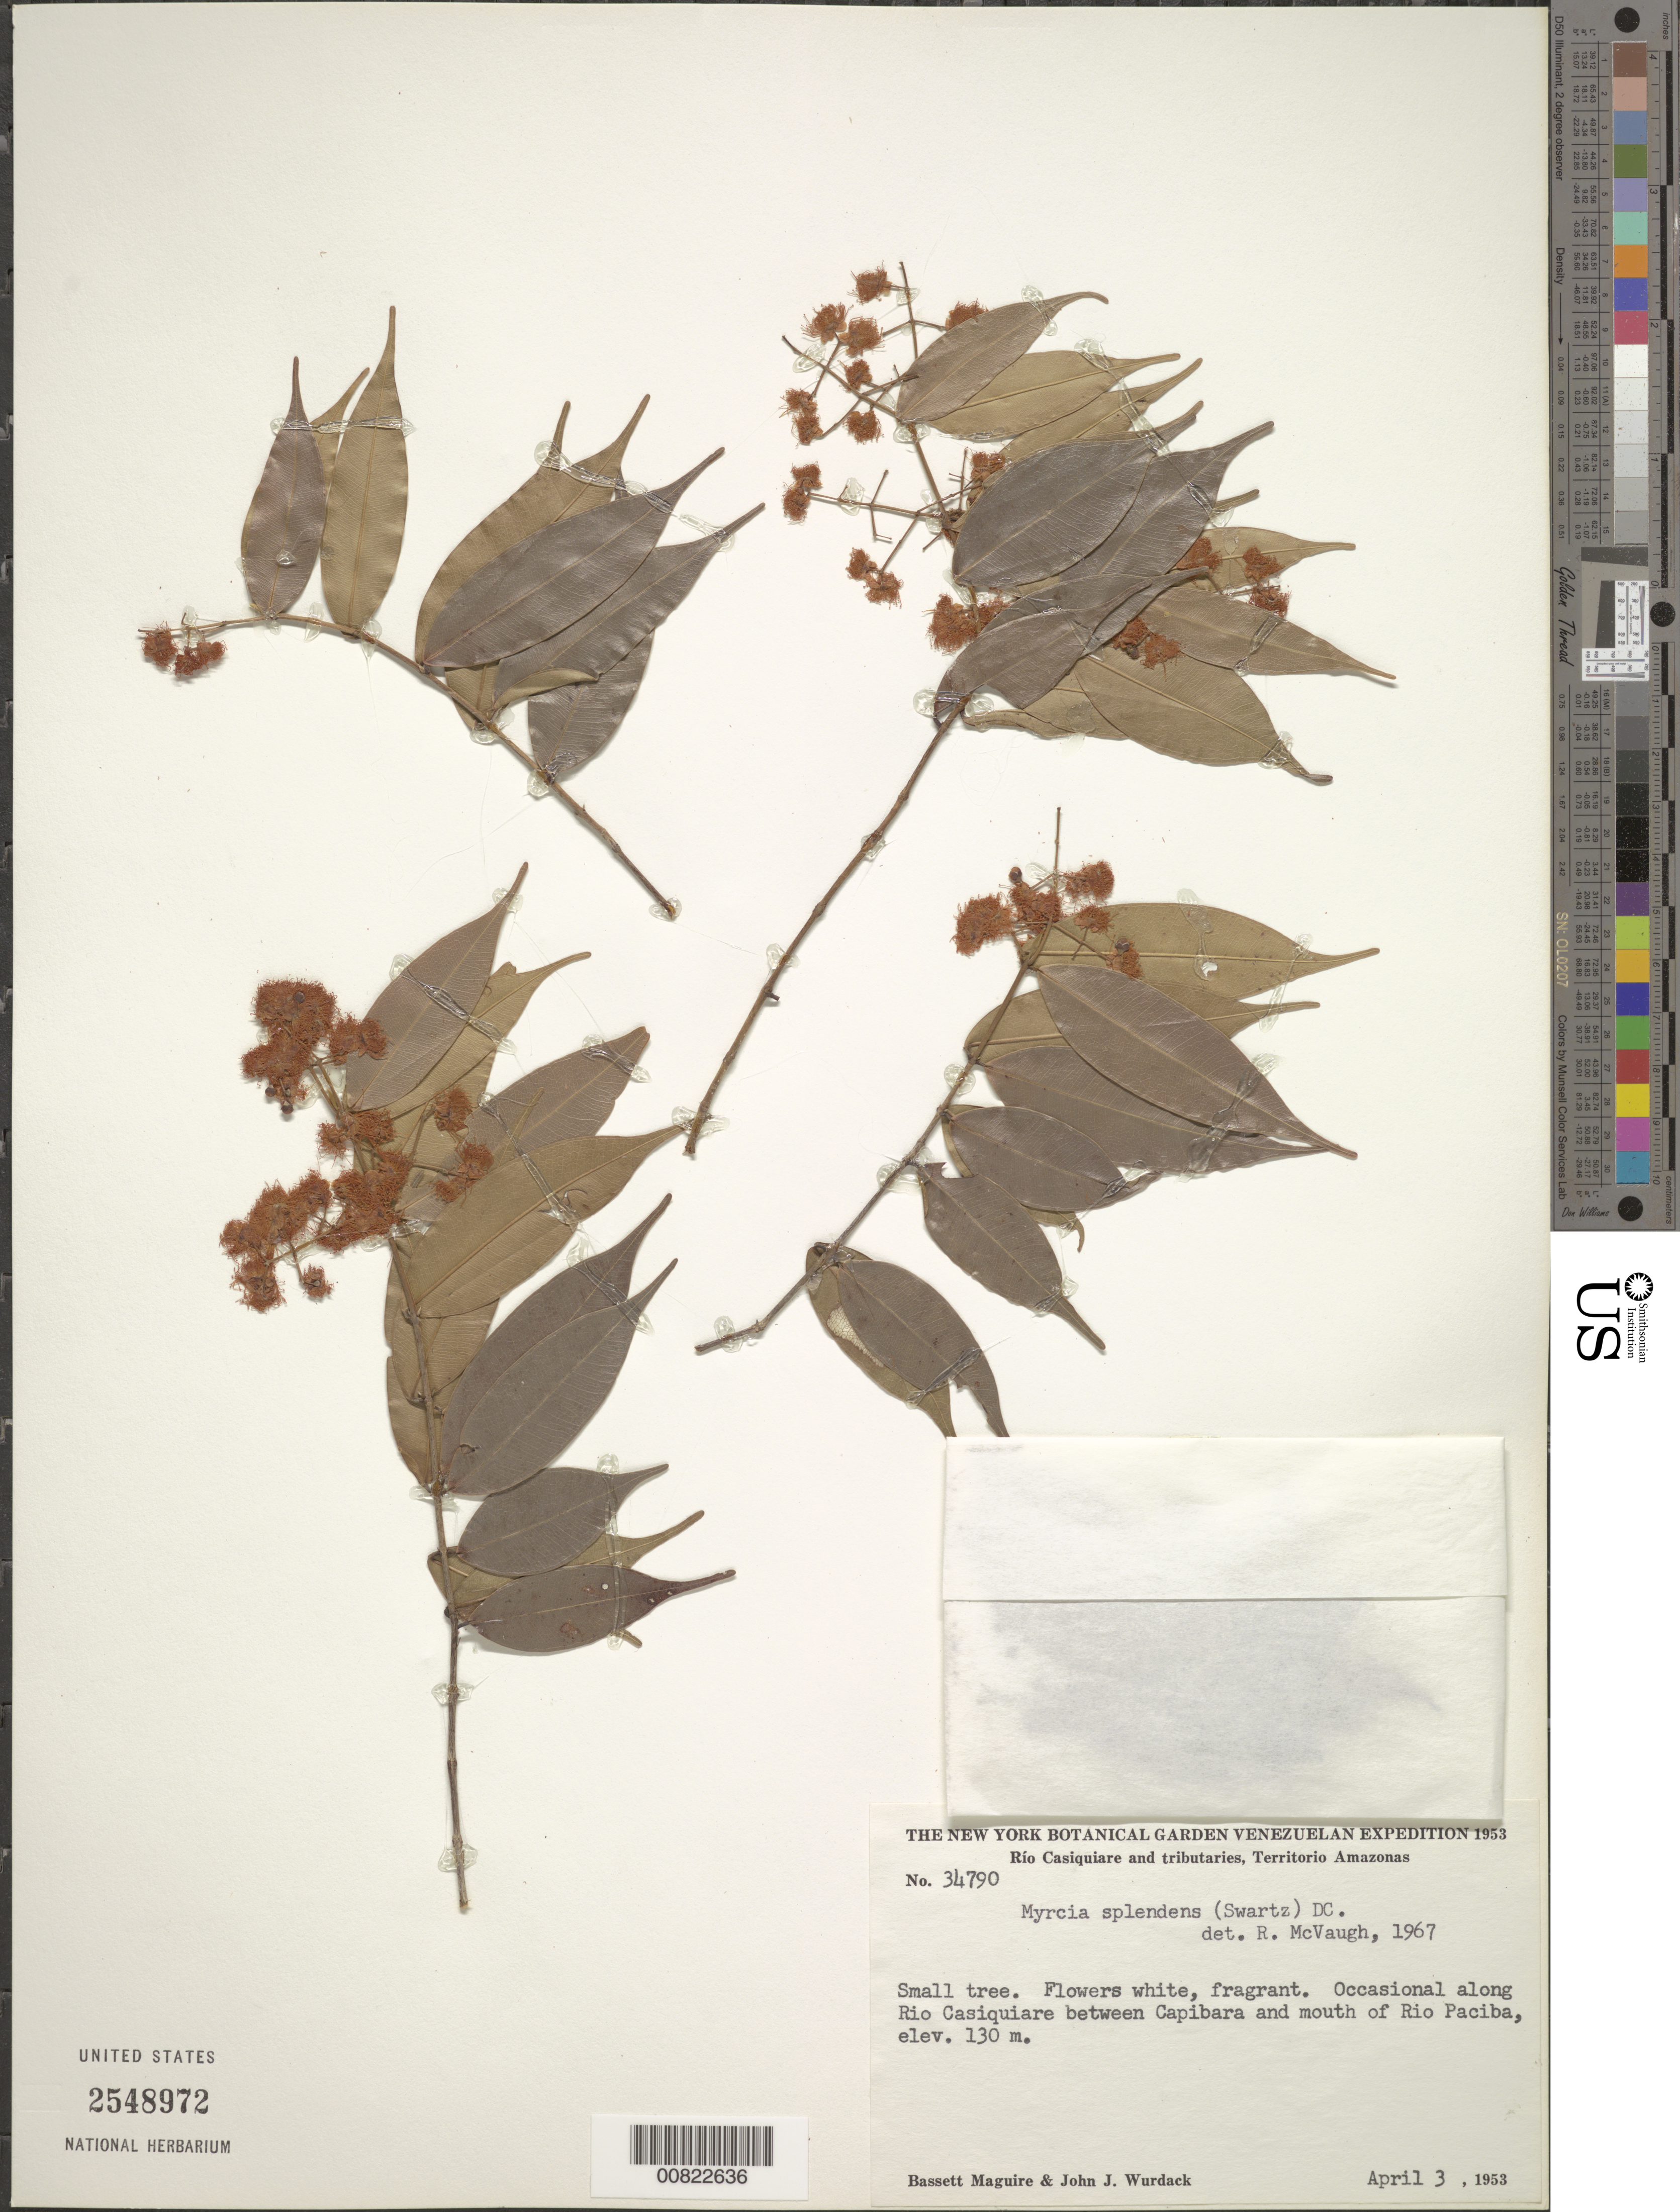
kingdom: Plantae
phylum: Tracheophyta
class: Magnoliopsida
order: Myrtales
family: Myrtaceae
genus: Myrcia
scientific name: Myrcia splendens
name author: (Sw.) DC.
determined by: McVaugh, R.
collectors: B. Maguire & J. J. Wurdack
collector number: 34790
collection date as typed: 3-Apr-53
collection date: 1953-04-03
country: Venezuela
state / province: Amazonas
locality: Río Casiquiare, between Capibara and mouth of Río Paciba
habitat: Along river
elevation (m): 130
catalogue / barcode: US 2548972